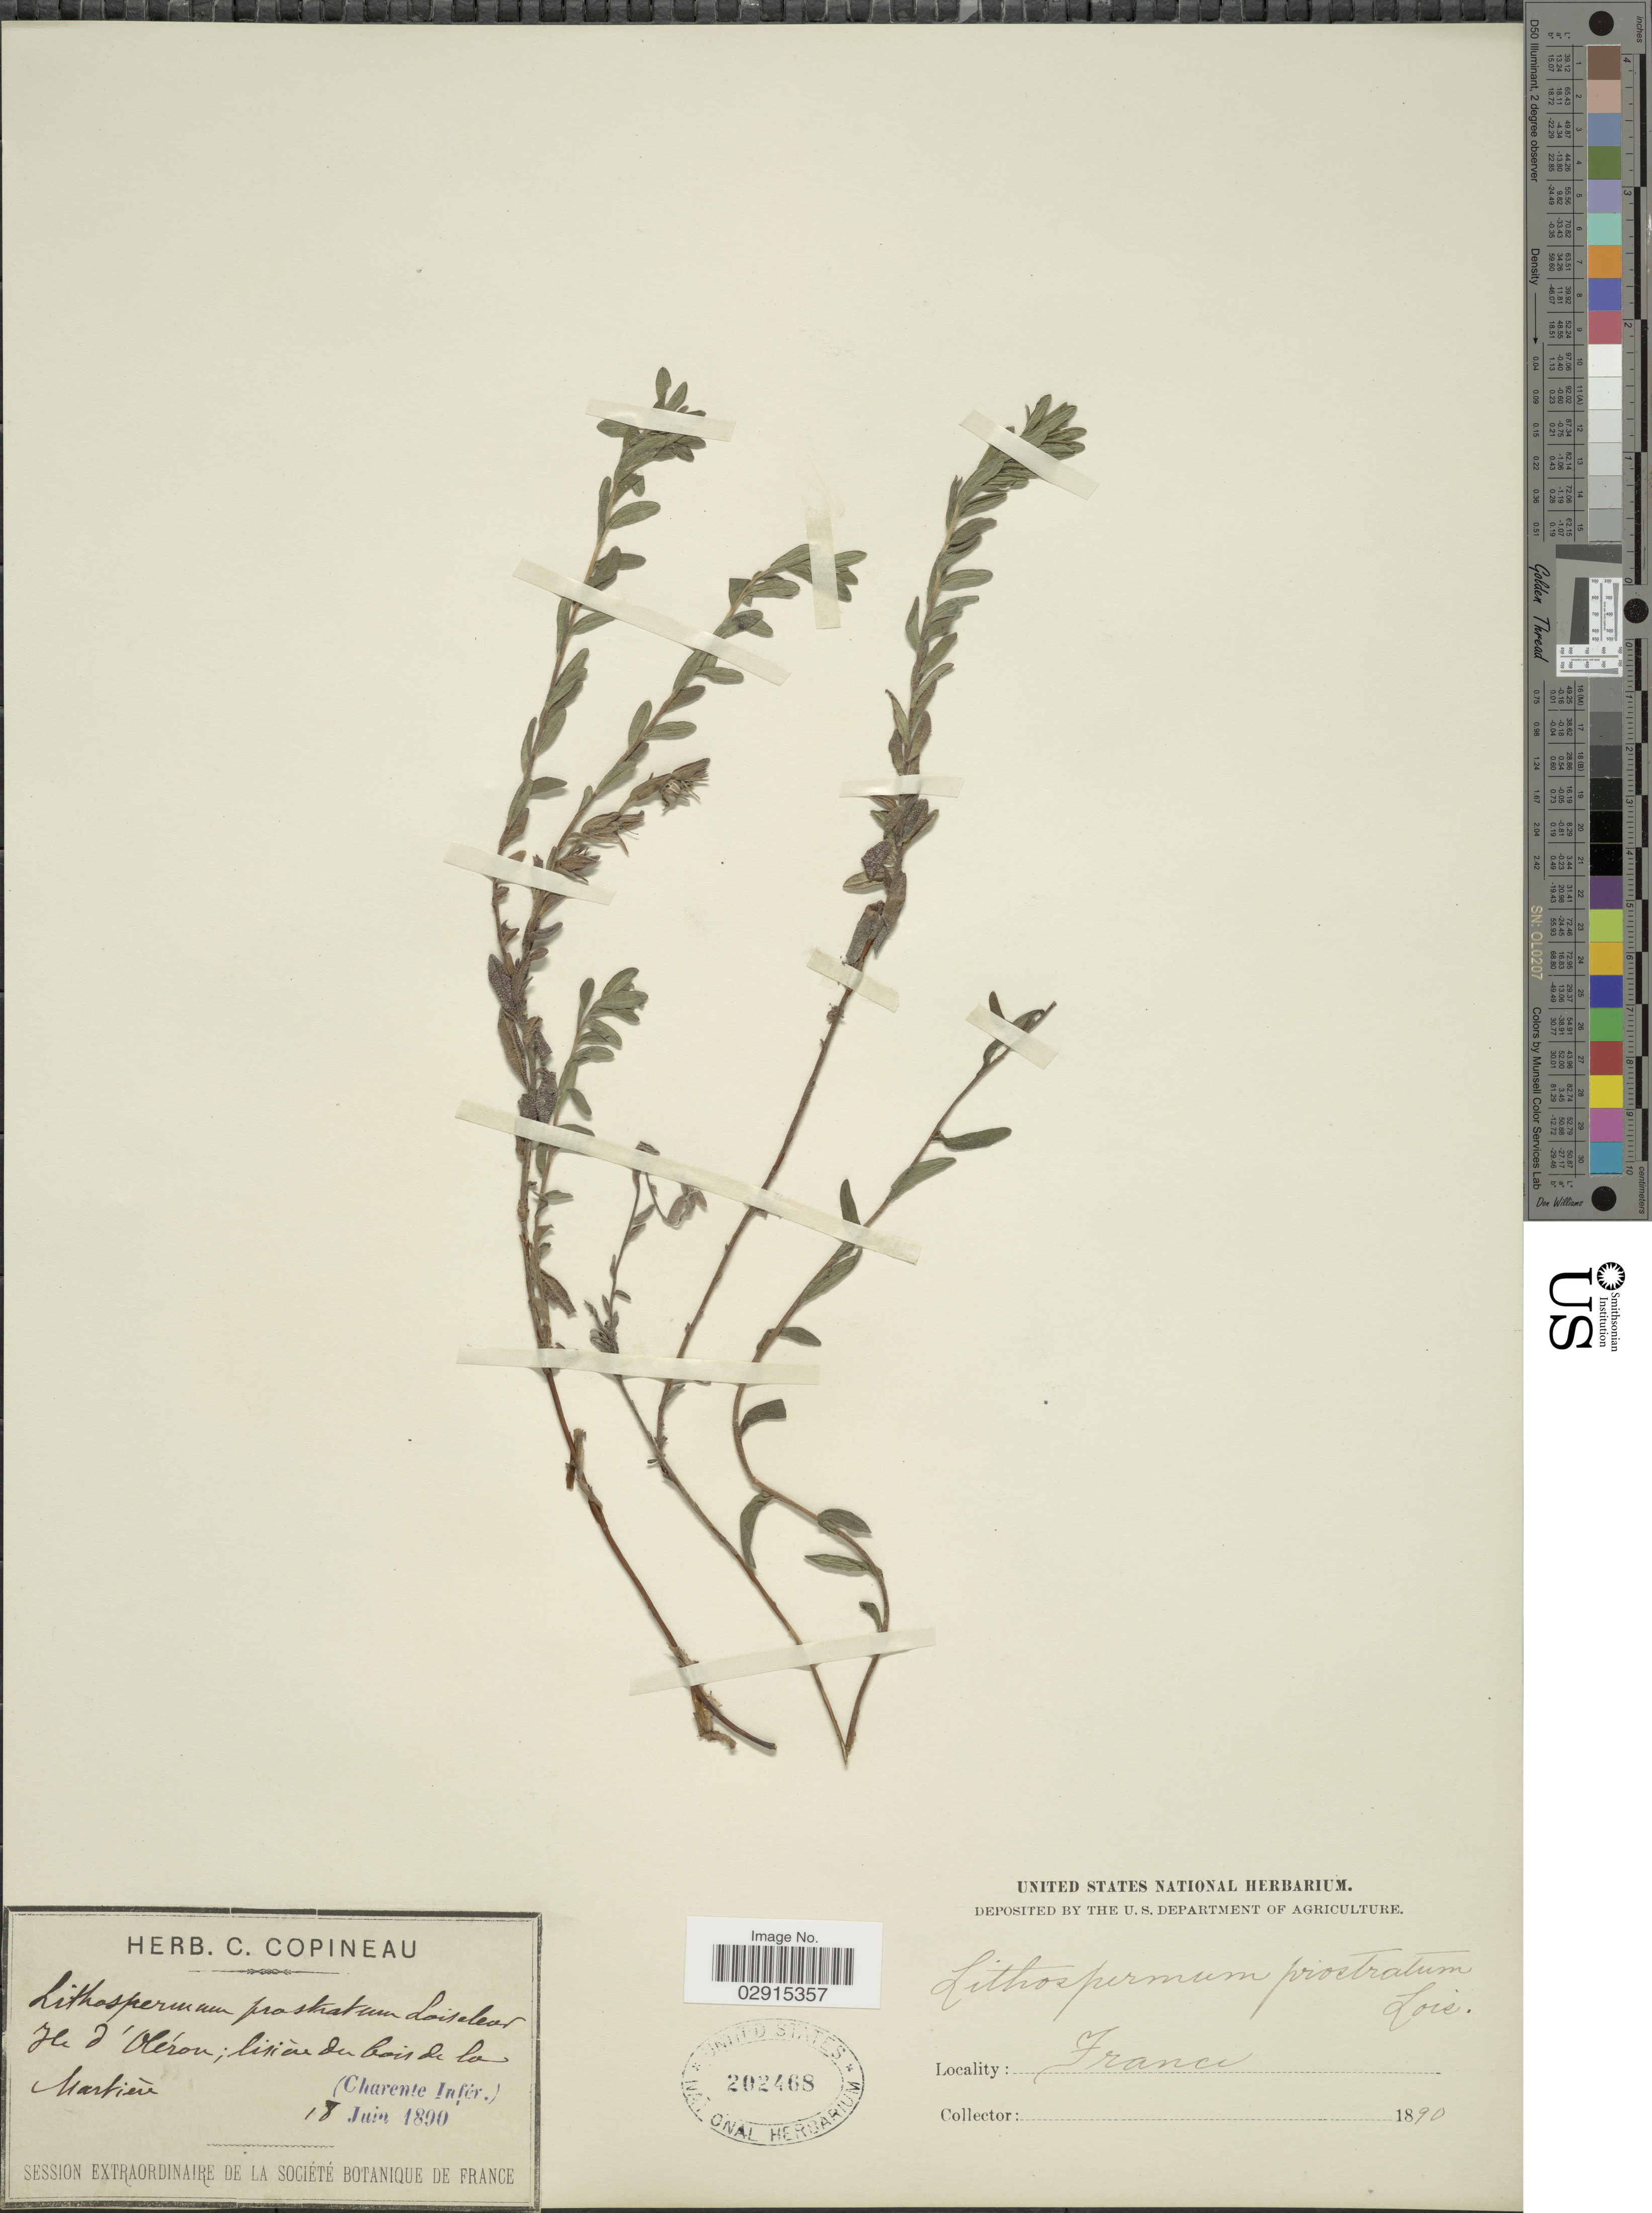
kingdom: Plantae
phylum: Tracheophyta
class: Magnoliopsida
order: Boraginales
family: Boraginaceae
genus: Lithospermum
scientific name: Lithospermum prostratum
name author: Loisel.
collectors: ex herb. C. Copineau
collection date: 1890-06-18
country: France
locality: Ile d'Oberon; liniae dubois de la Martiere. France.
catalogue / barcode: US 202468